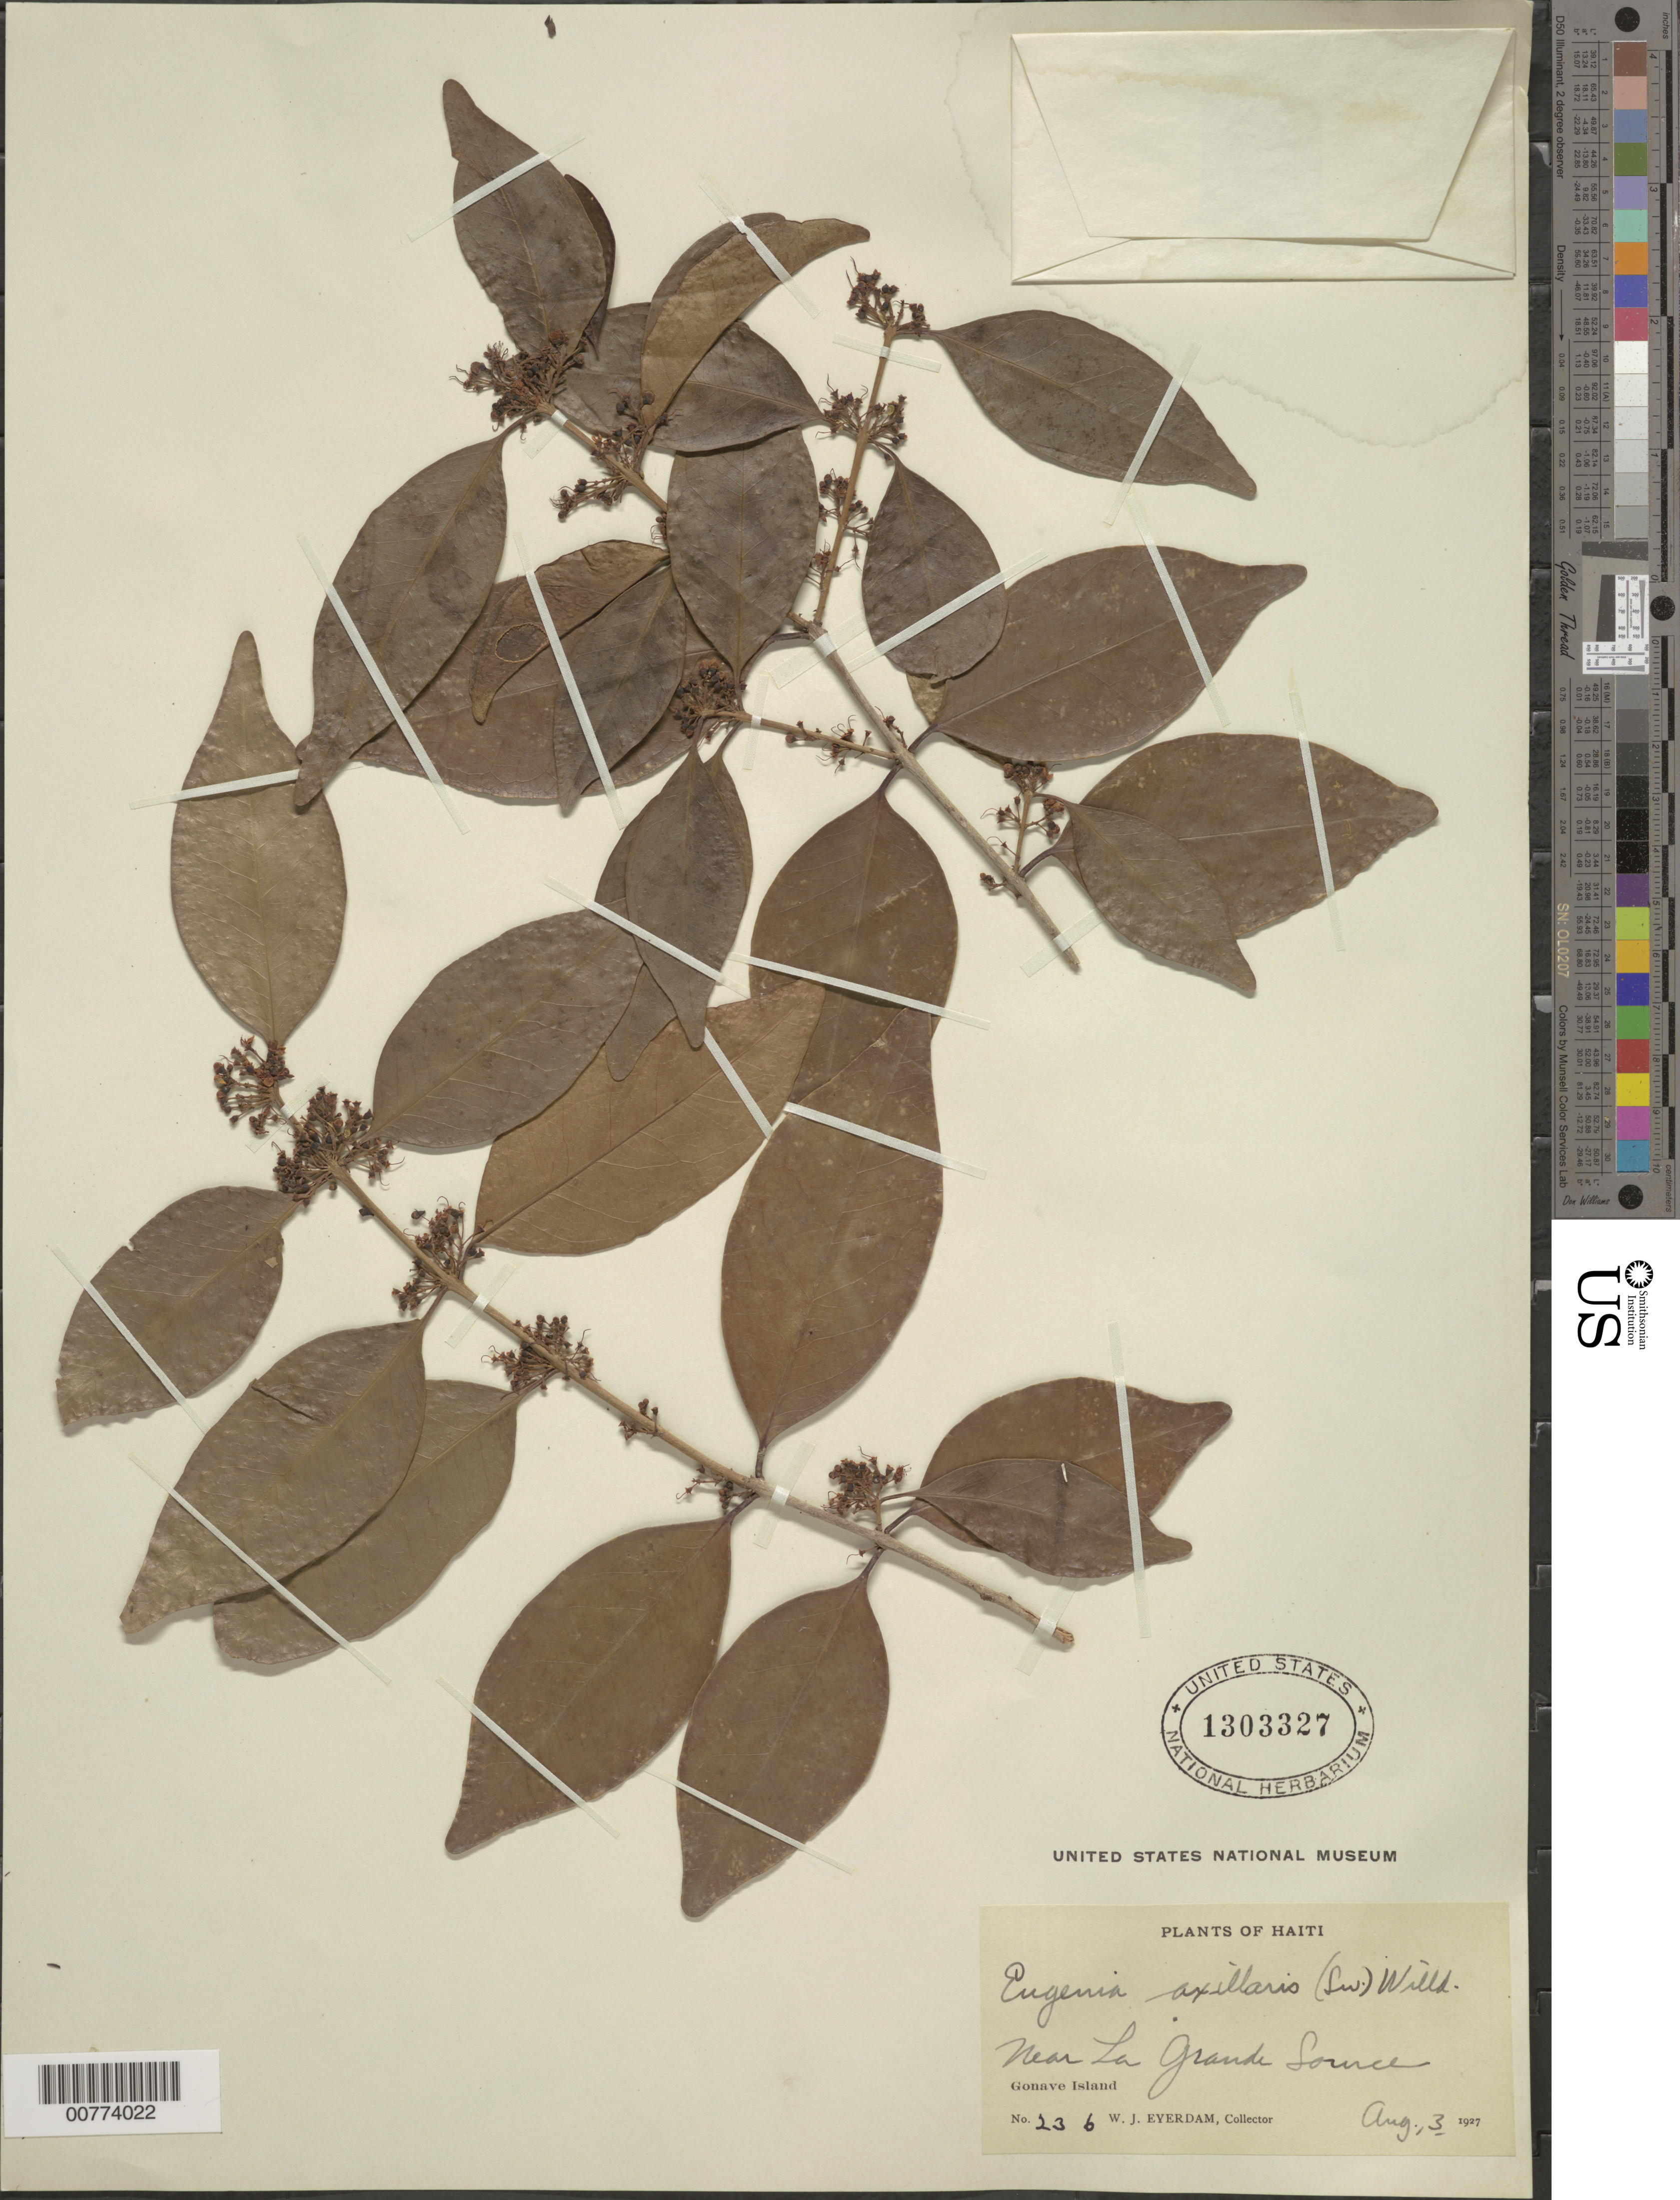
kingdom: Plantae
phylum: Tracheophyta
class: Magnoliopsida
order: Myrtales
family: Myrtaceae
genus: Eugenia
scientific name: Eugenia axillaris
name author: (Sw.) Willd.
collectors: W. J. Eyerdam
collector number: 236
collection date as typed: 03 Aug 1927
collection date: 1927-08-03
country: Haiti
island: Hispaniola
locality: Gonave Island, near La Grande Source.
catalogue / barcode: US 1303327